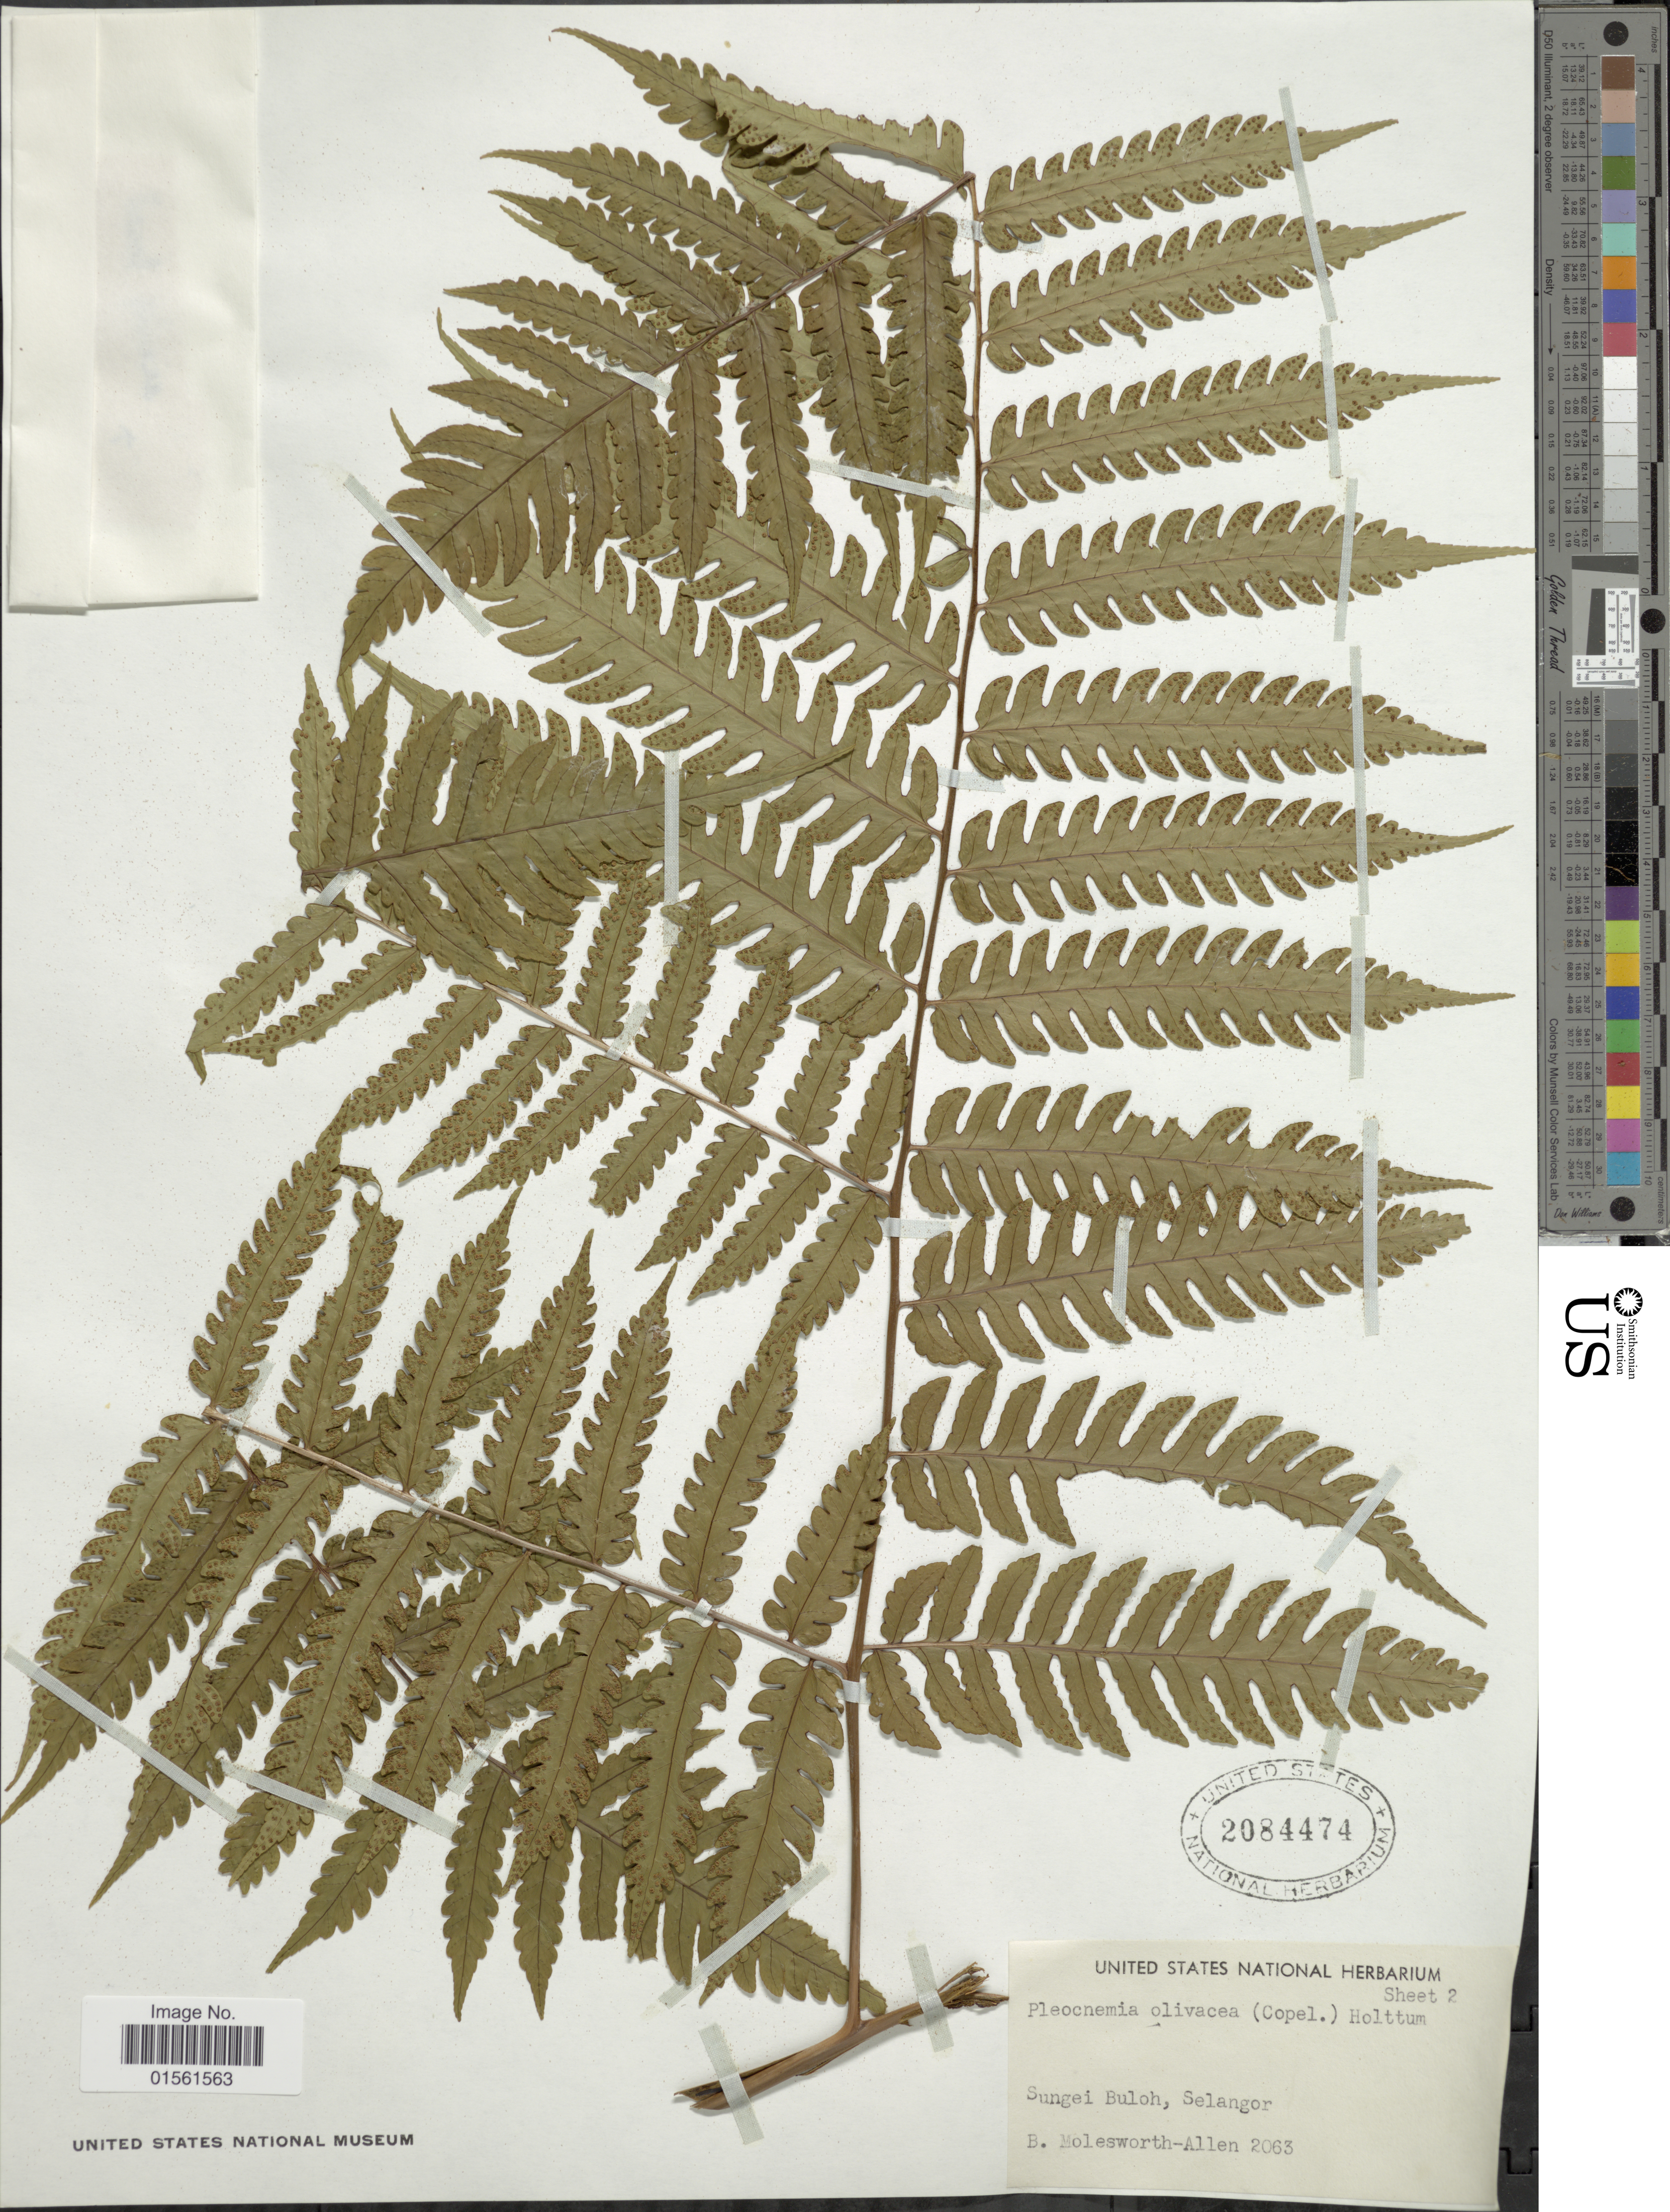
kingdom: Plantae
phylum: Tracheophyta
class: Polypodiopsida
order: Polypodiales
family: Dryopteridaceae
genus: Pleocnemia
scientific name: Pleocnemia olivacea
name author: (Copel.) Holttum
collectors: B. E. G. Molesworth-Allen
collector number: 2063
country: Malaysia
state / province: Selangor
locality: Sungei Buloh, Selangor.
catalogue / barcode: US 2084474